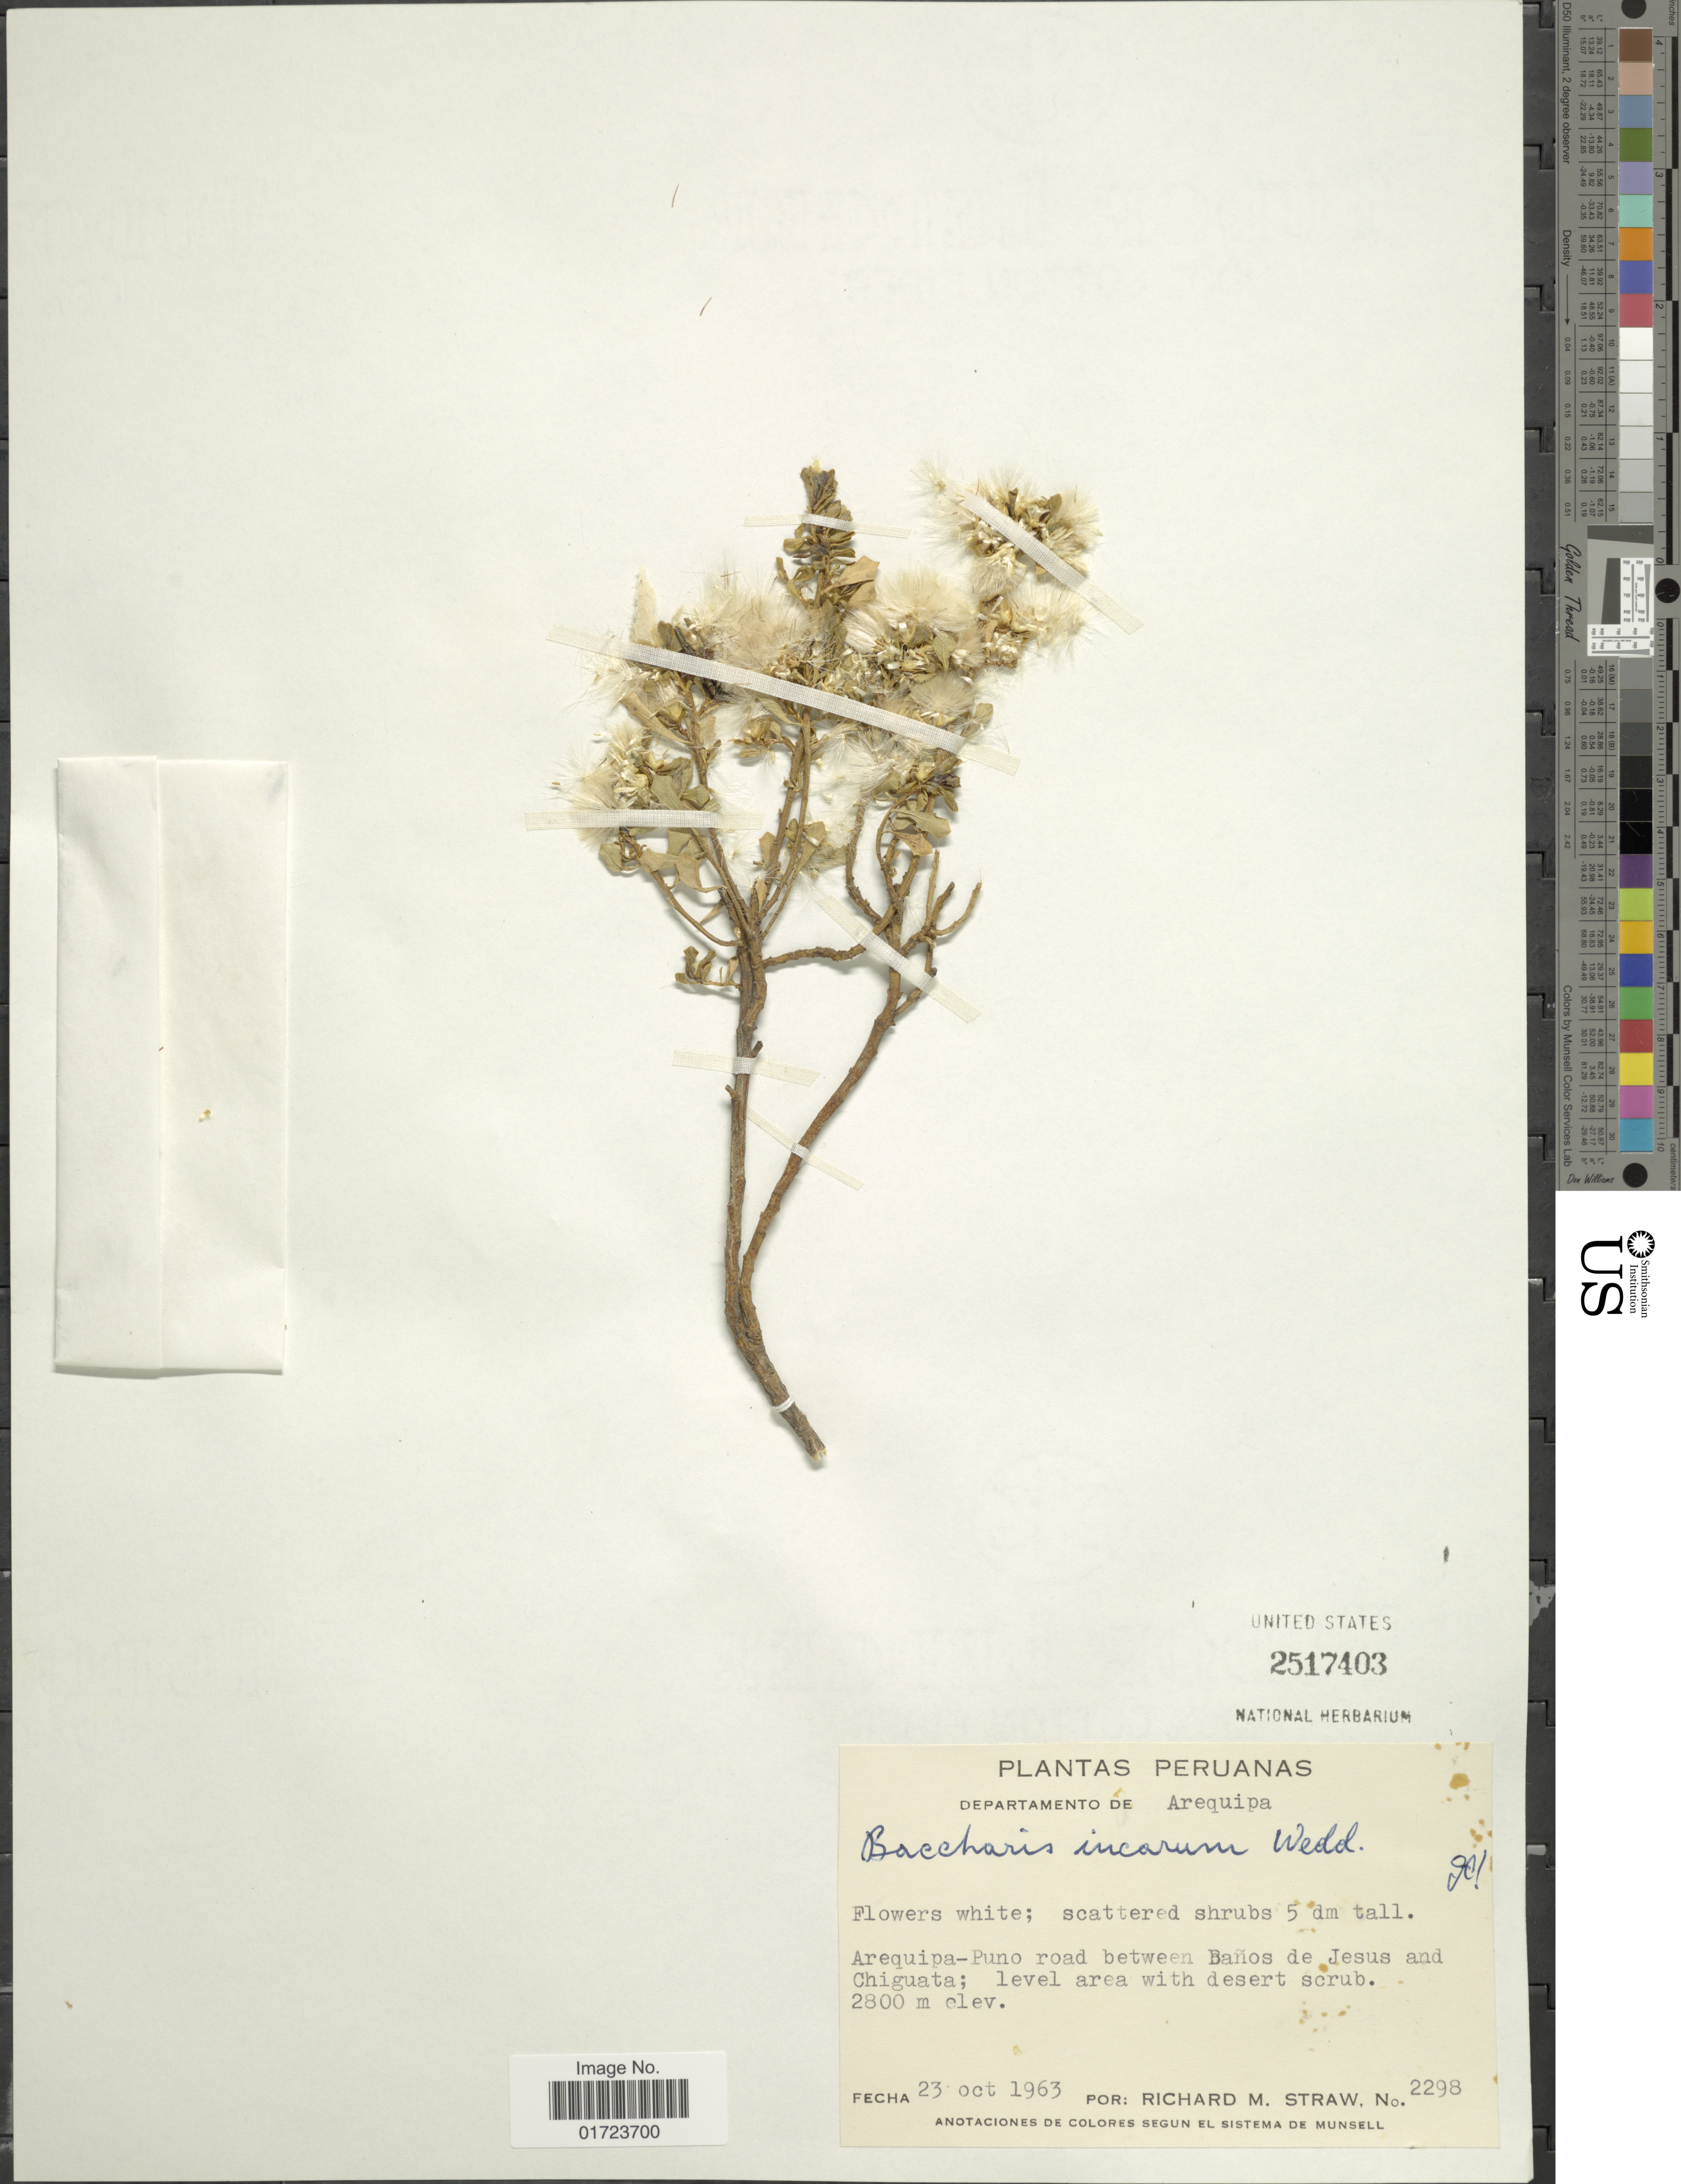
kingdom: Plantae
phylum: Tracheophyta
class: Magnoliopsida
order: Asterales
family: Asteraceae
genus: Baccharis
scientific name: Baccharis tola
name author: Phil.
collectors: R. M. Straw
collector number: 2298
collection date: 1963-10-23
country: Peru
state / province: Arequipa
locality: Departamento de Arequipa. Arequipa-Puno road between Banos de Jesus and Chiquata.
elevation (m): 2800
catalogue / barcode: US 2517403